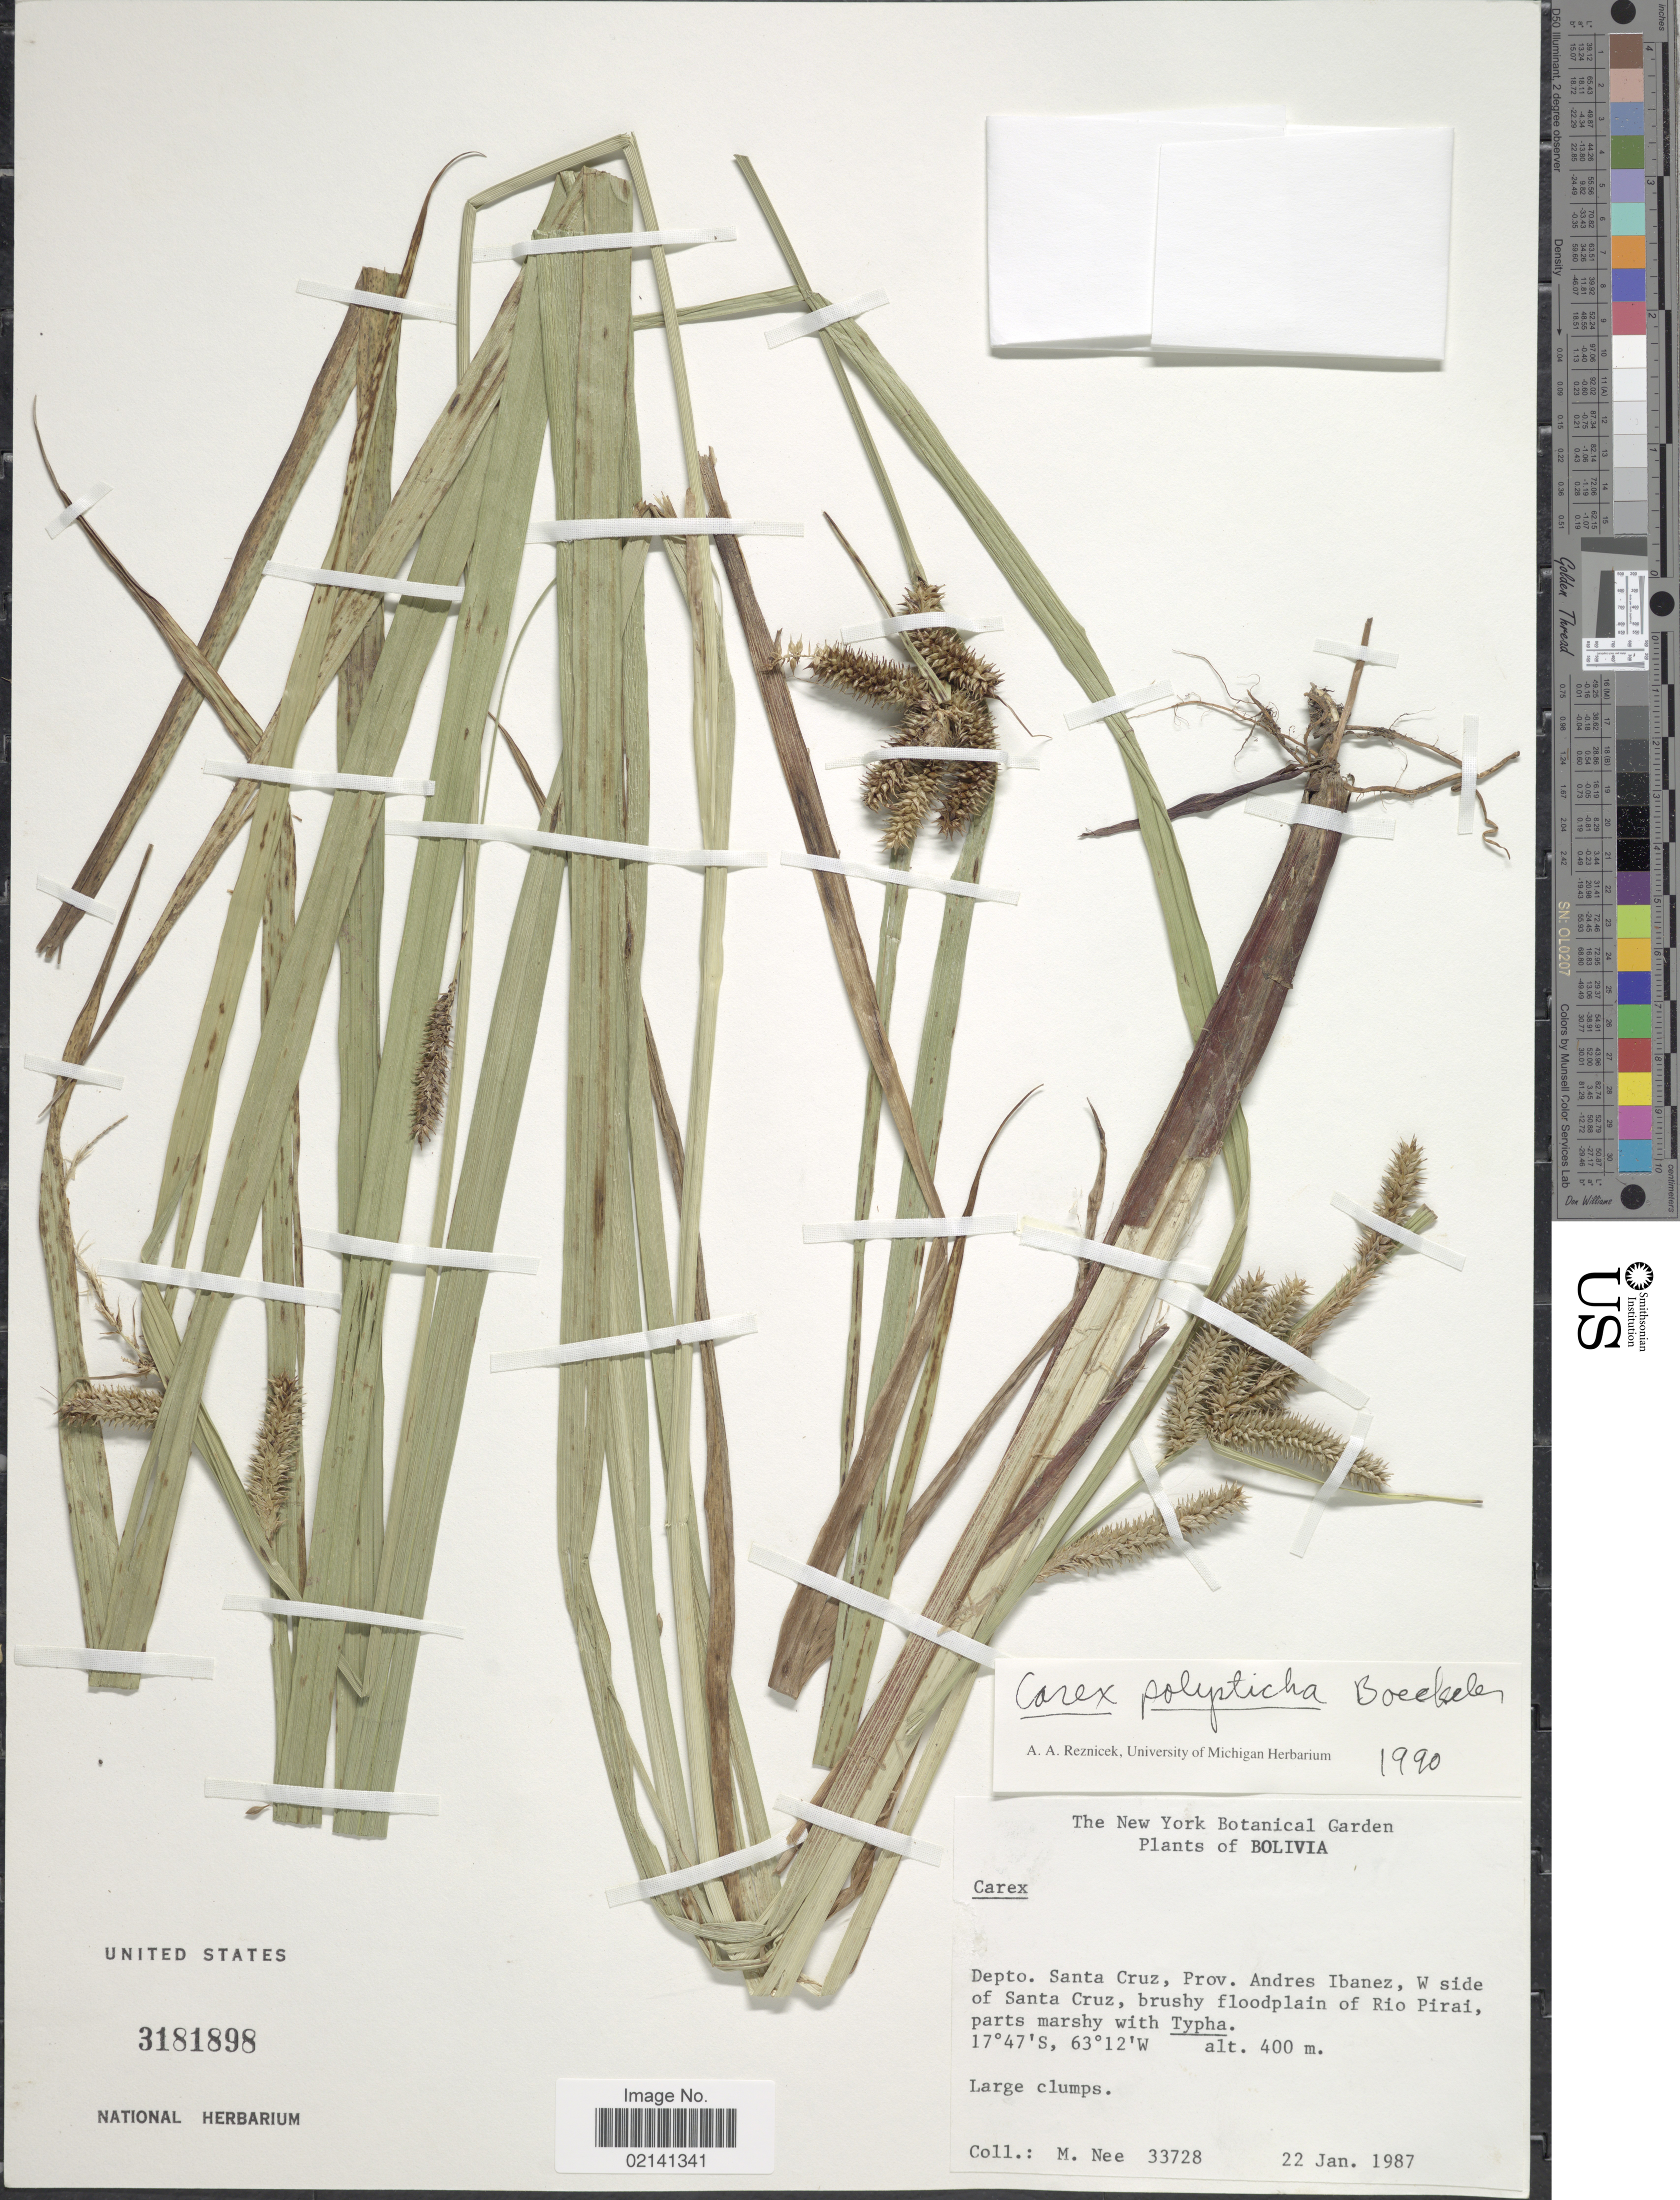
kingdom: Plantae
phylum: Tracheophyta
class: Liliopsida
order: Poales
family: Cyperaceae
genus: Carex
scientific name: Carex polysticha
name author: Boeckeler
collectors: M. Nee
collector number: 33728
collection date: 1987-01-22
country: Argentina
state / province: Santa Cruz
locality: Andres Ibanez, W side of Santa Cruz, brushy floodplain of Rio Pirai.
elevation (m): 400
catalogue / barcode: US 3181898